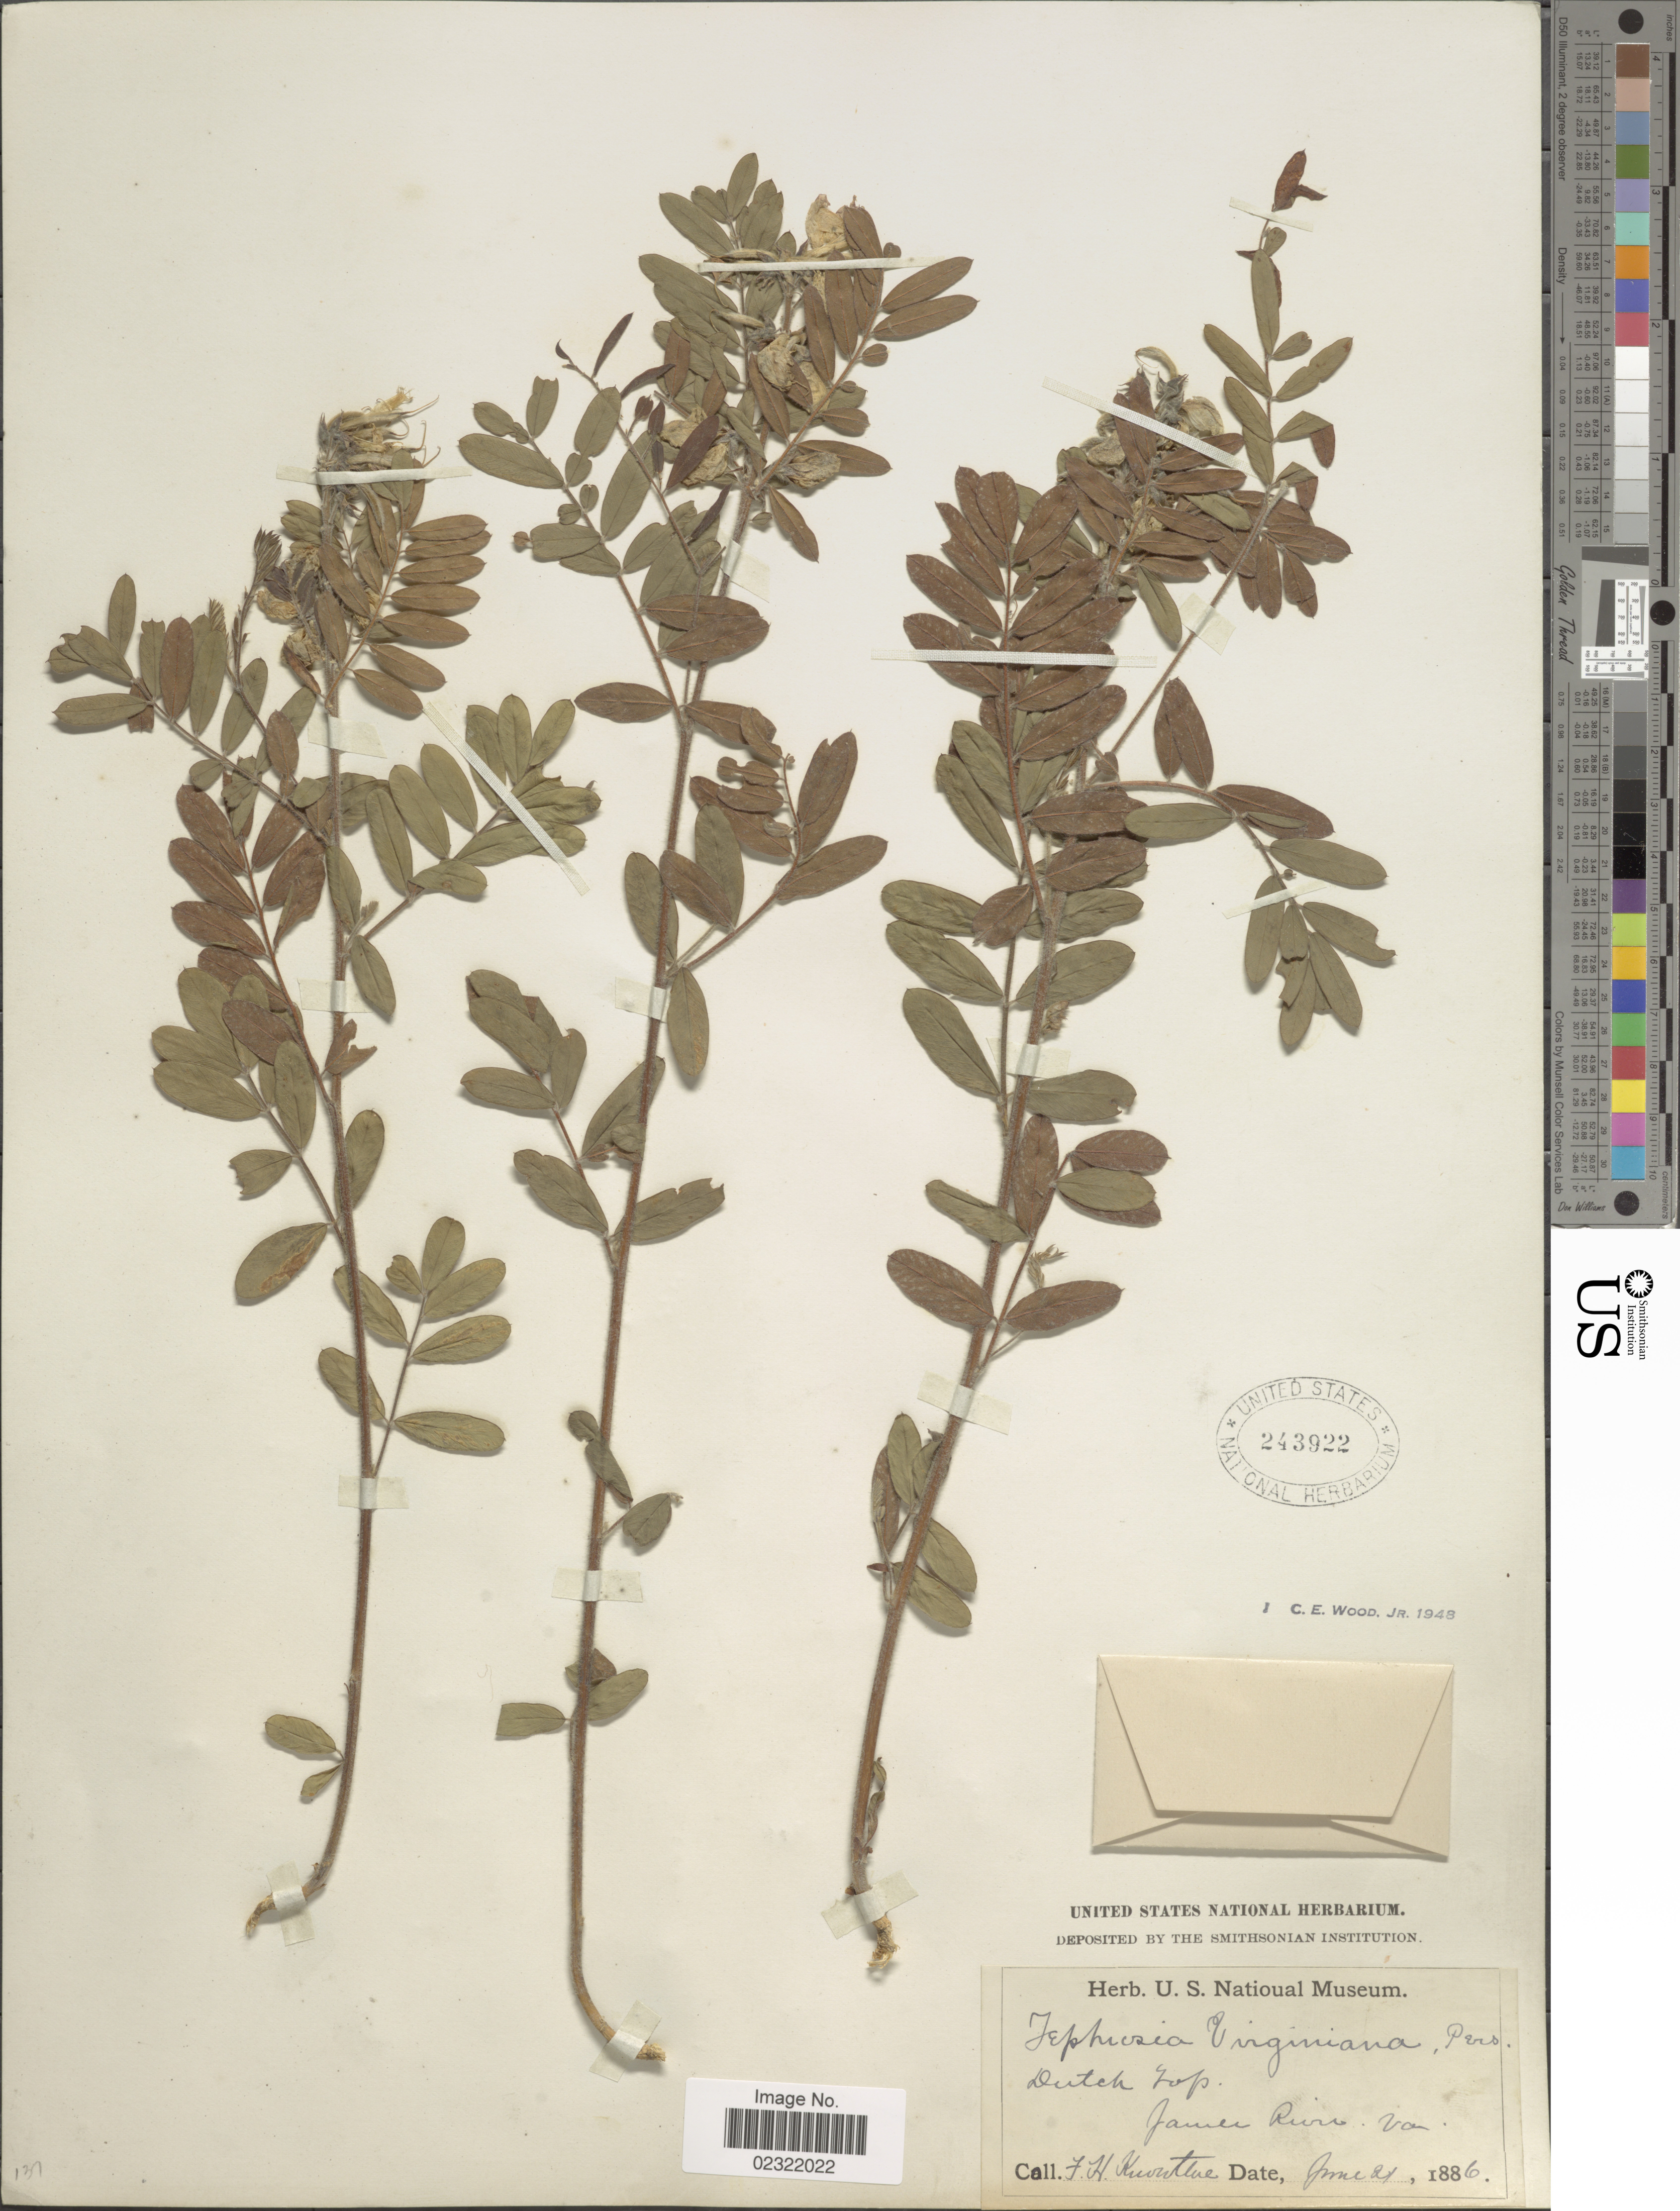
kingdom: Plantae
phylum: Tracheophyta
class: Magnoliopsida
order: Fabales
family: Fabaceae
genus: Tephrosia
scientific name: Tephrosia virginiana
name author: (L.) Pers.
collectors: F. H. Knowlton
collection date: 1886-06-21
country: United States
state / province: Virginia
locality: Dutch Gap, James River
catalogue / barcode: US 243922